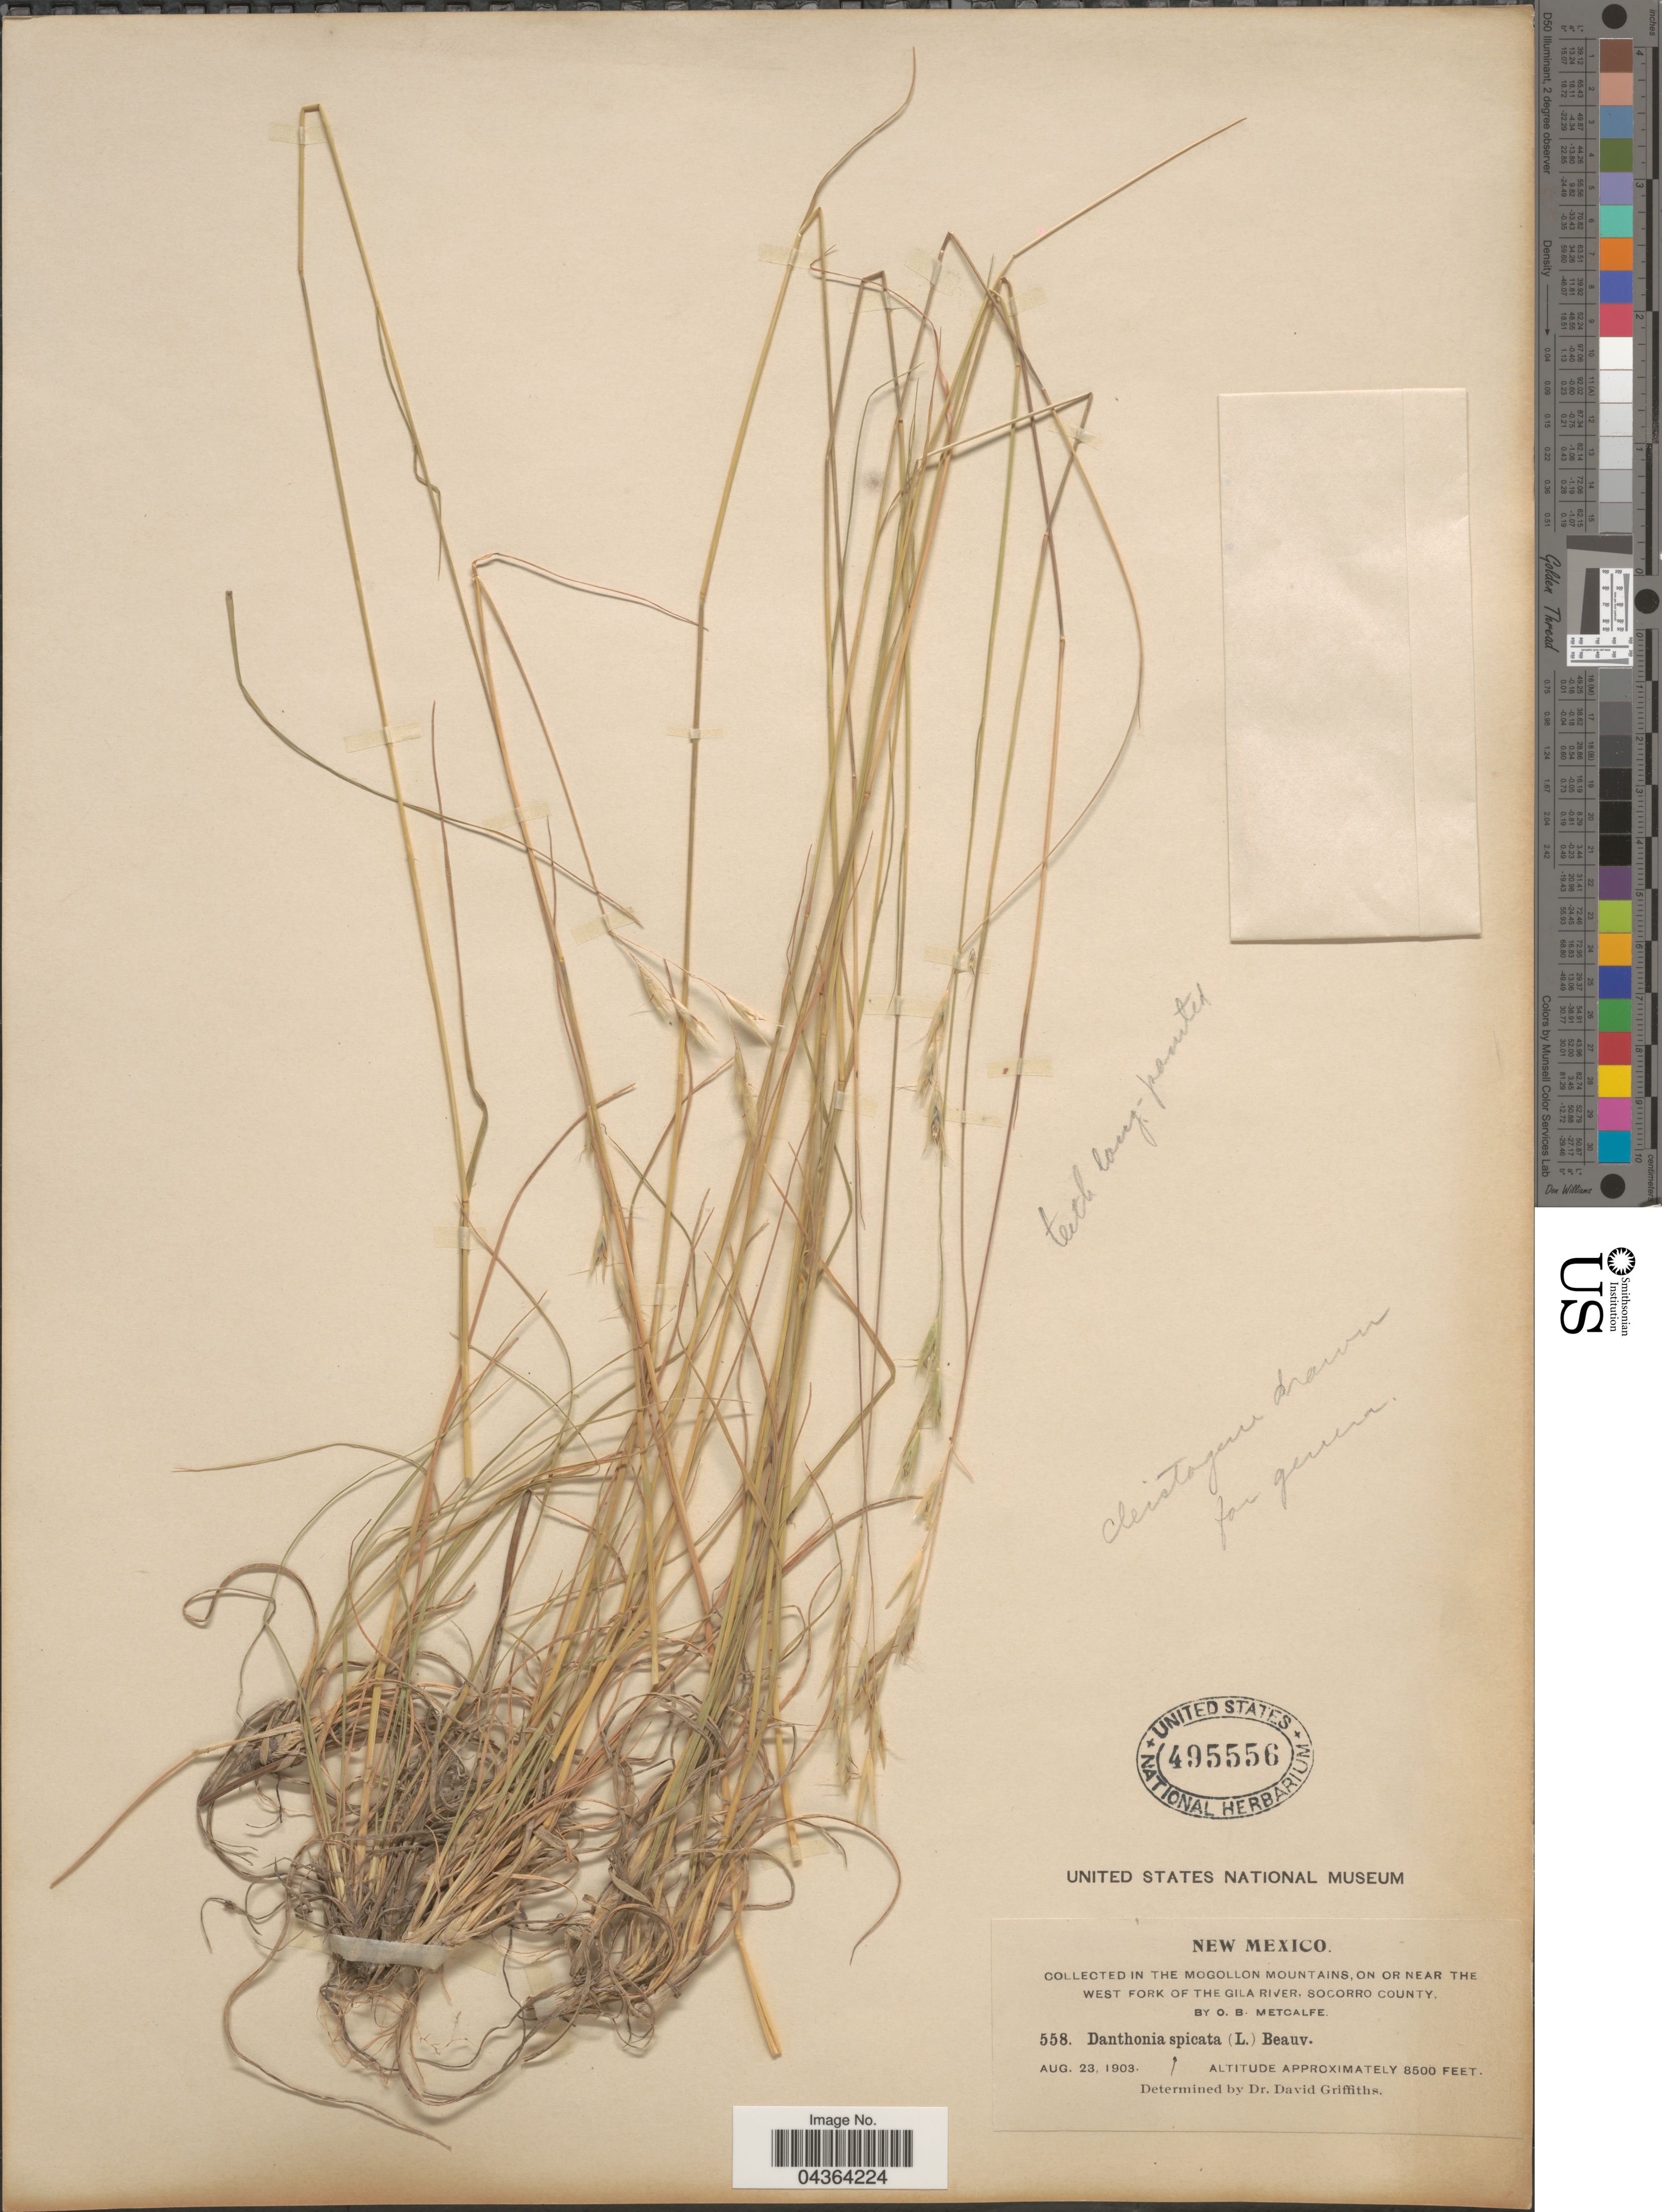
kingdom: Plantae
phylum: Tracheophyta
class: Liliopsida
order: Poales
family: Poaceae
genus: Danthonia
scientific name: Danthonia spicata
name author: (L.) P. Beauv. ex Roem. & Schult.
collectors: O. B. Metcalfe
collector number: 558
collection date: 1903-08-23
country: United States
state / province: New Mexico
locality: In the Mogollon Mountains, on or near the West Fork of the Gila River, Socorro County.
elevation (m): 2591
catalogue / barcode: US 495556